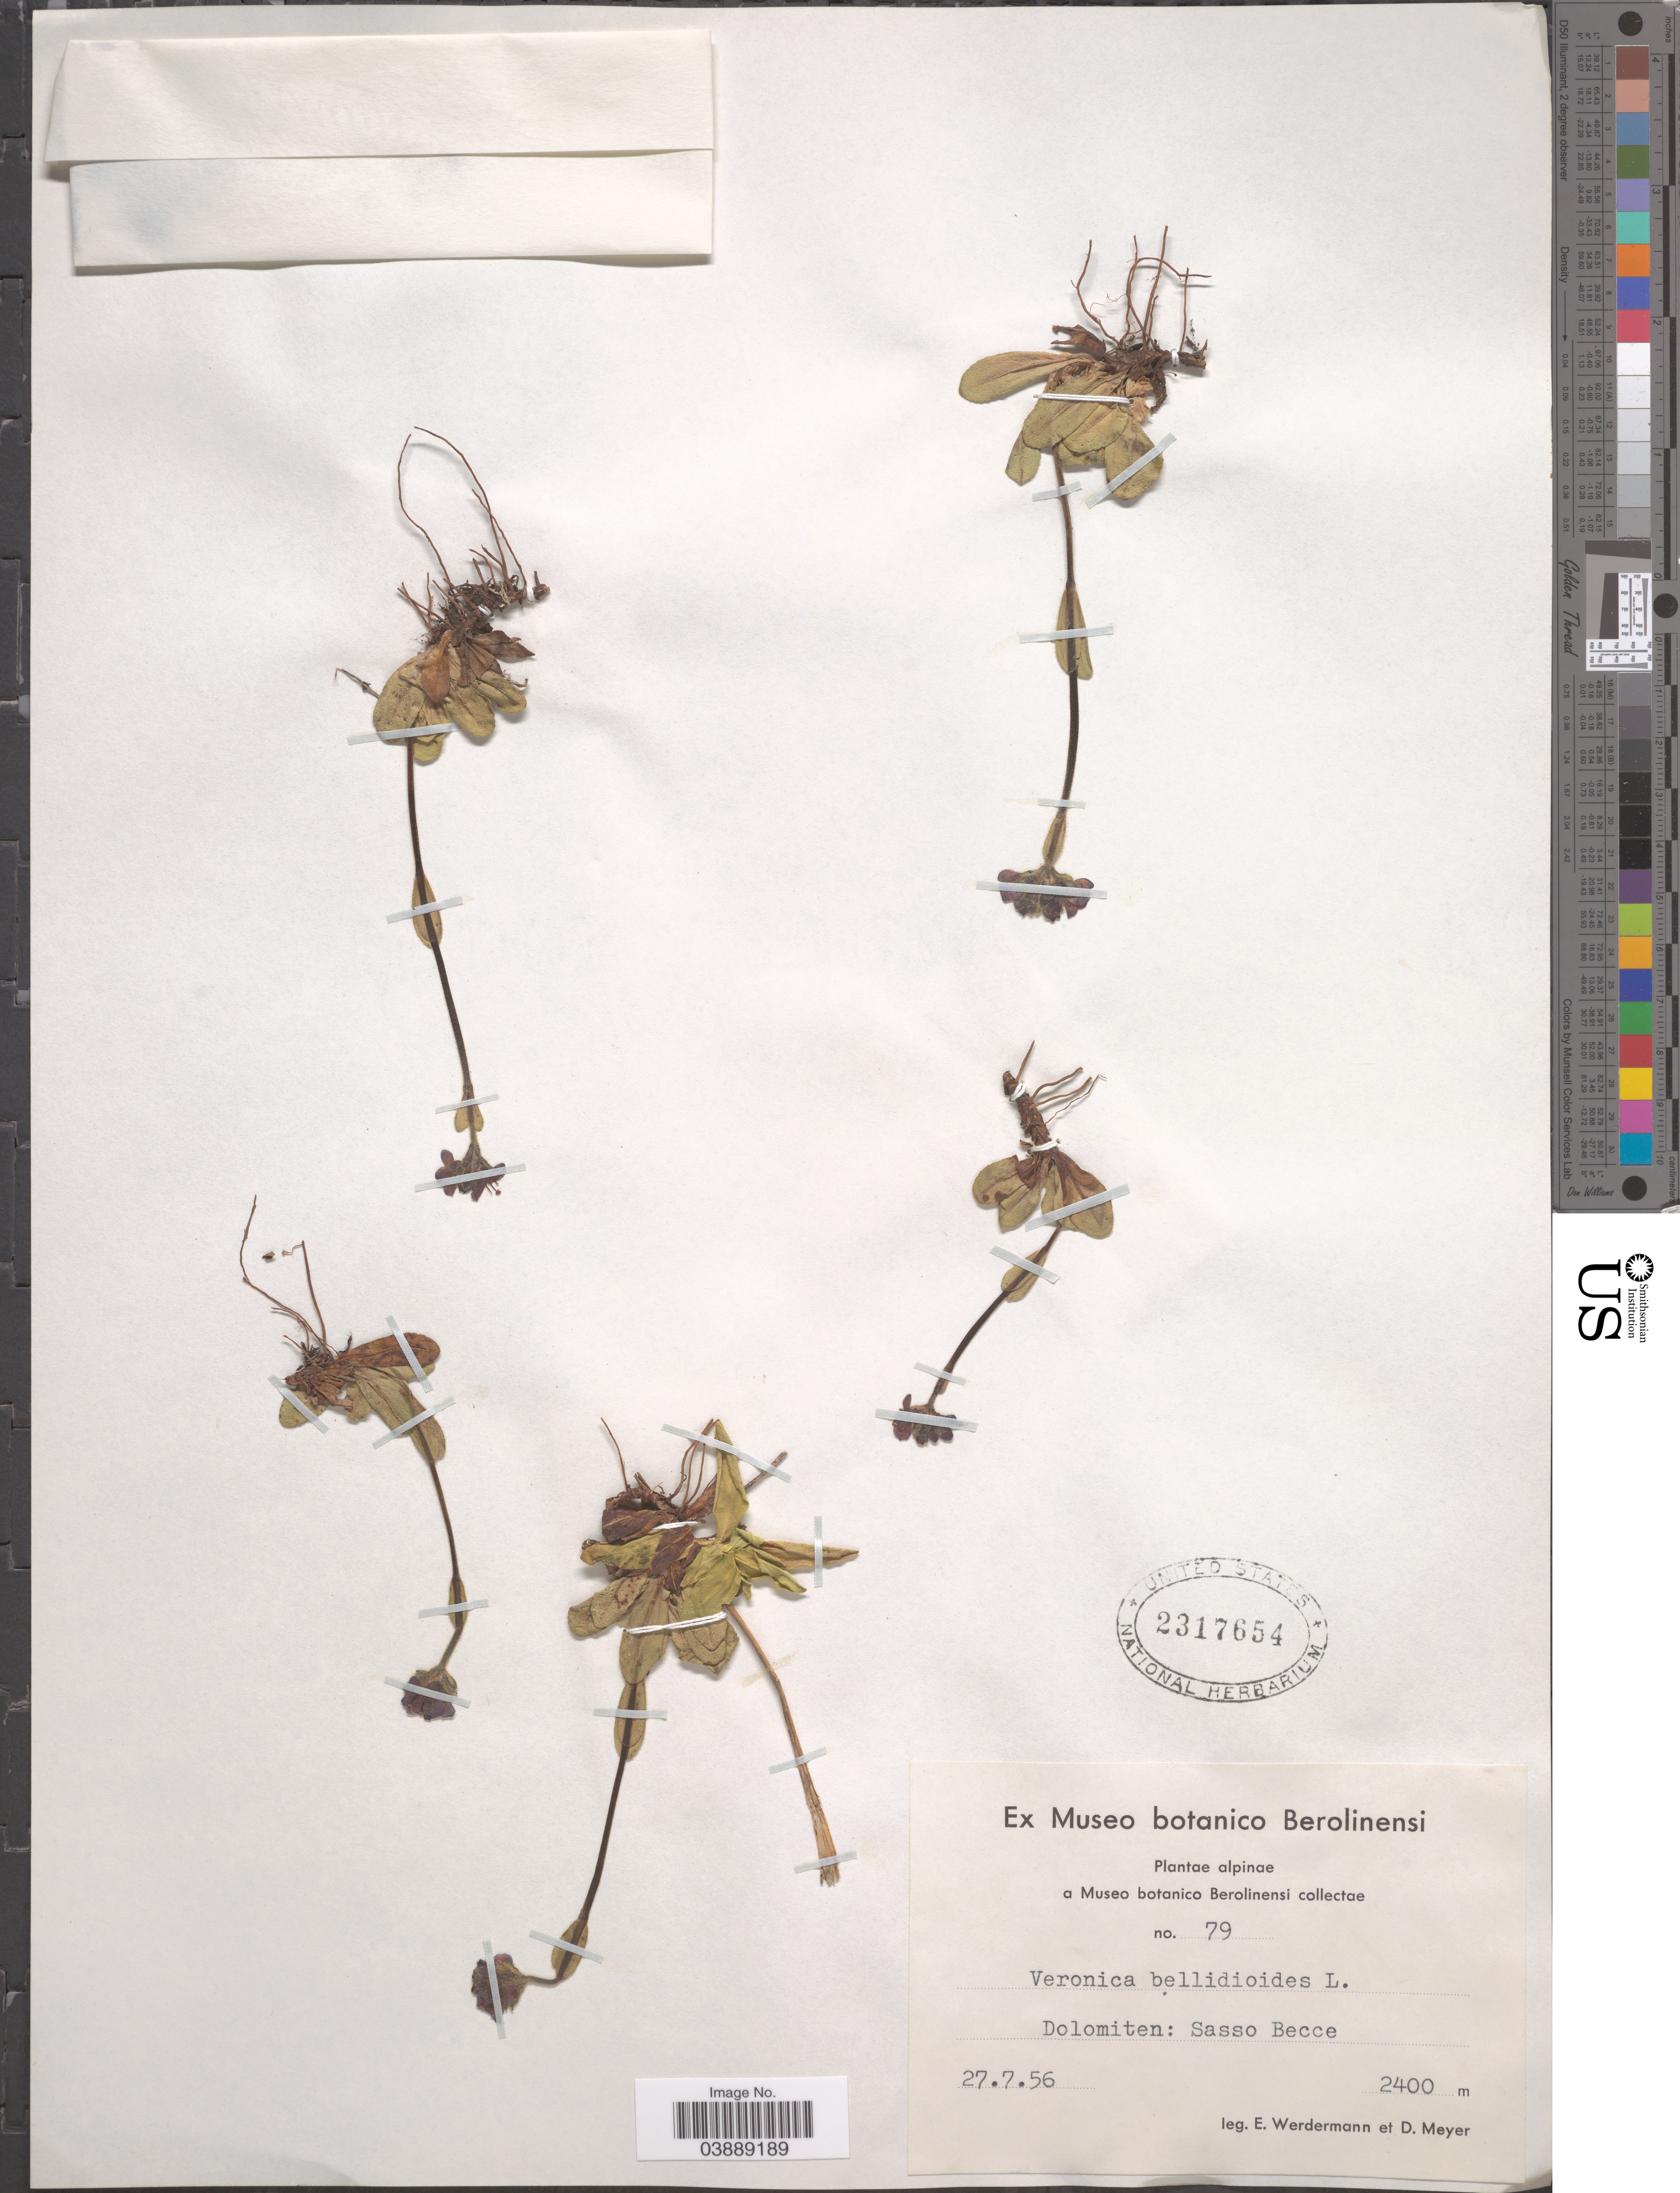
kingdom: Plantae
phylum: Tracheophyta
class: Magnoliopsida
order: Lamiales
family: Plantaginaceae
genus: Veronica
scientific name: Veronica bellidioides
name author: L.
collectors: E. Werdermann & D. Busemeyer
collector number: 79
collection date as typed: Transcribed d/m/y: 27/7/56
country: Italy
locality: Dolomiten: Sasso Becce.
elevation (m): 2400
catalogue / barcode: US 2317654